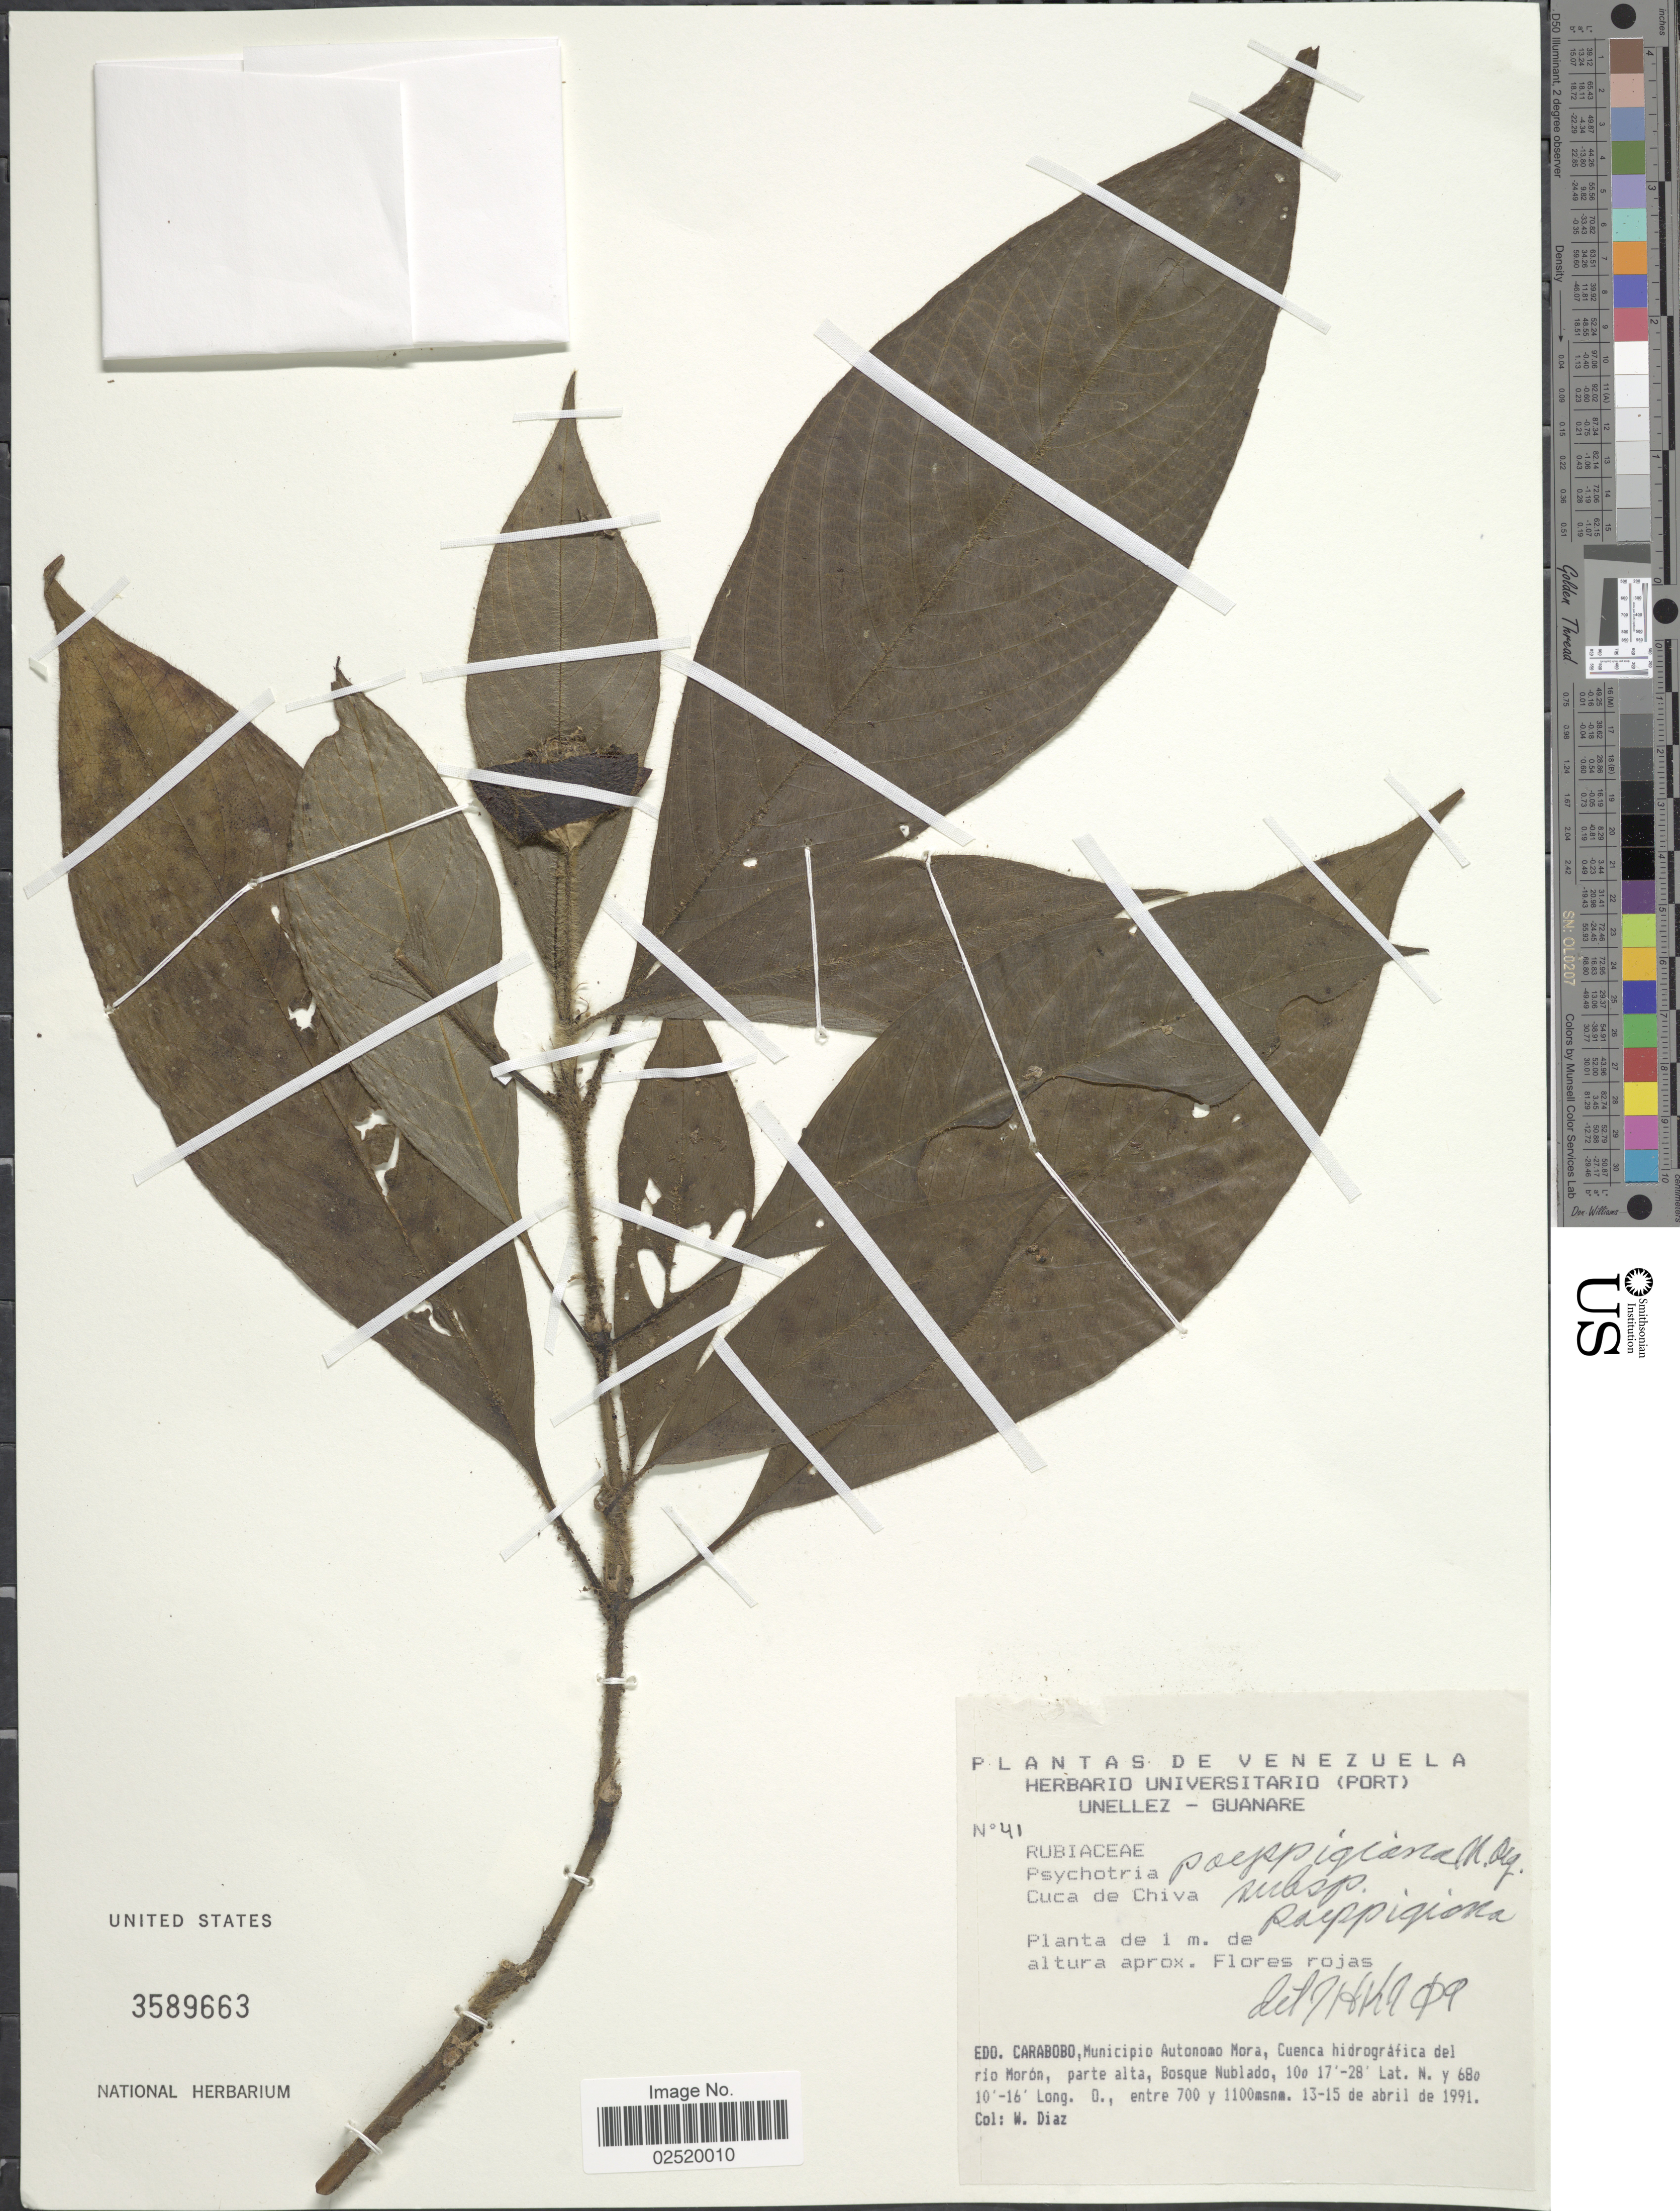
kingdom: Plantae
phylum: Tracheophyta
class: Magnoliopsida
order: Gentianales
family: Rubiaceae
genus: Psychotria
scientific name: Psychotria poeppigiana subsp. barcellana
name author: (Müll. Arg.) Steyerm.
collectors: W. Díaz P.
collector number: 41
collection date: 1991-04-13/1991-04-15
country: Venezuela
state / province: Carabobo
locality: Edo. Carabobo: Municipio Autonomo Mora, Cuenca hidrografia del rio Moron, parte alta, Bosque Nublado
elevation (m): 700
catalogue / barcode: US 3589663